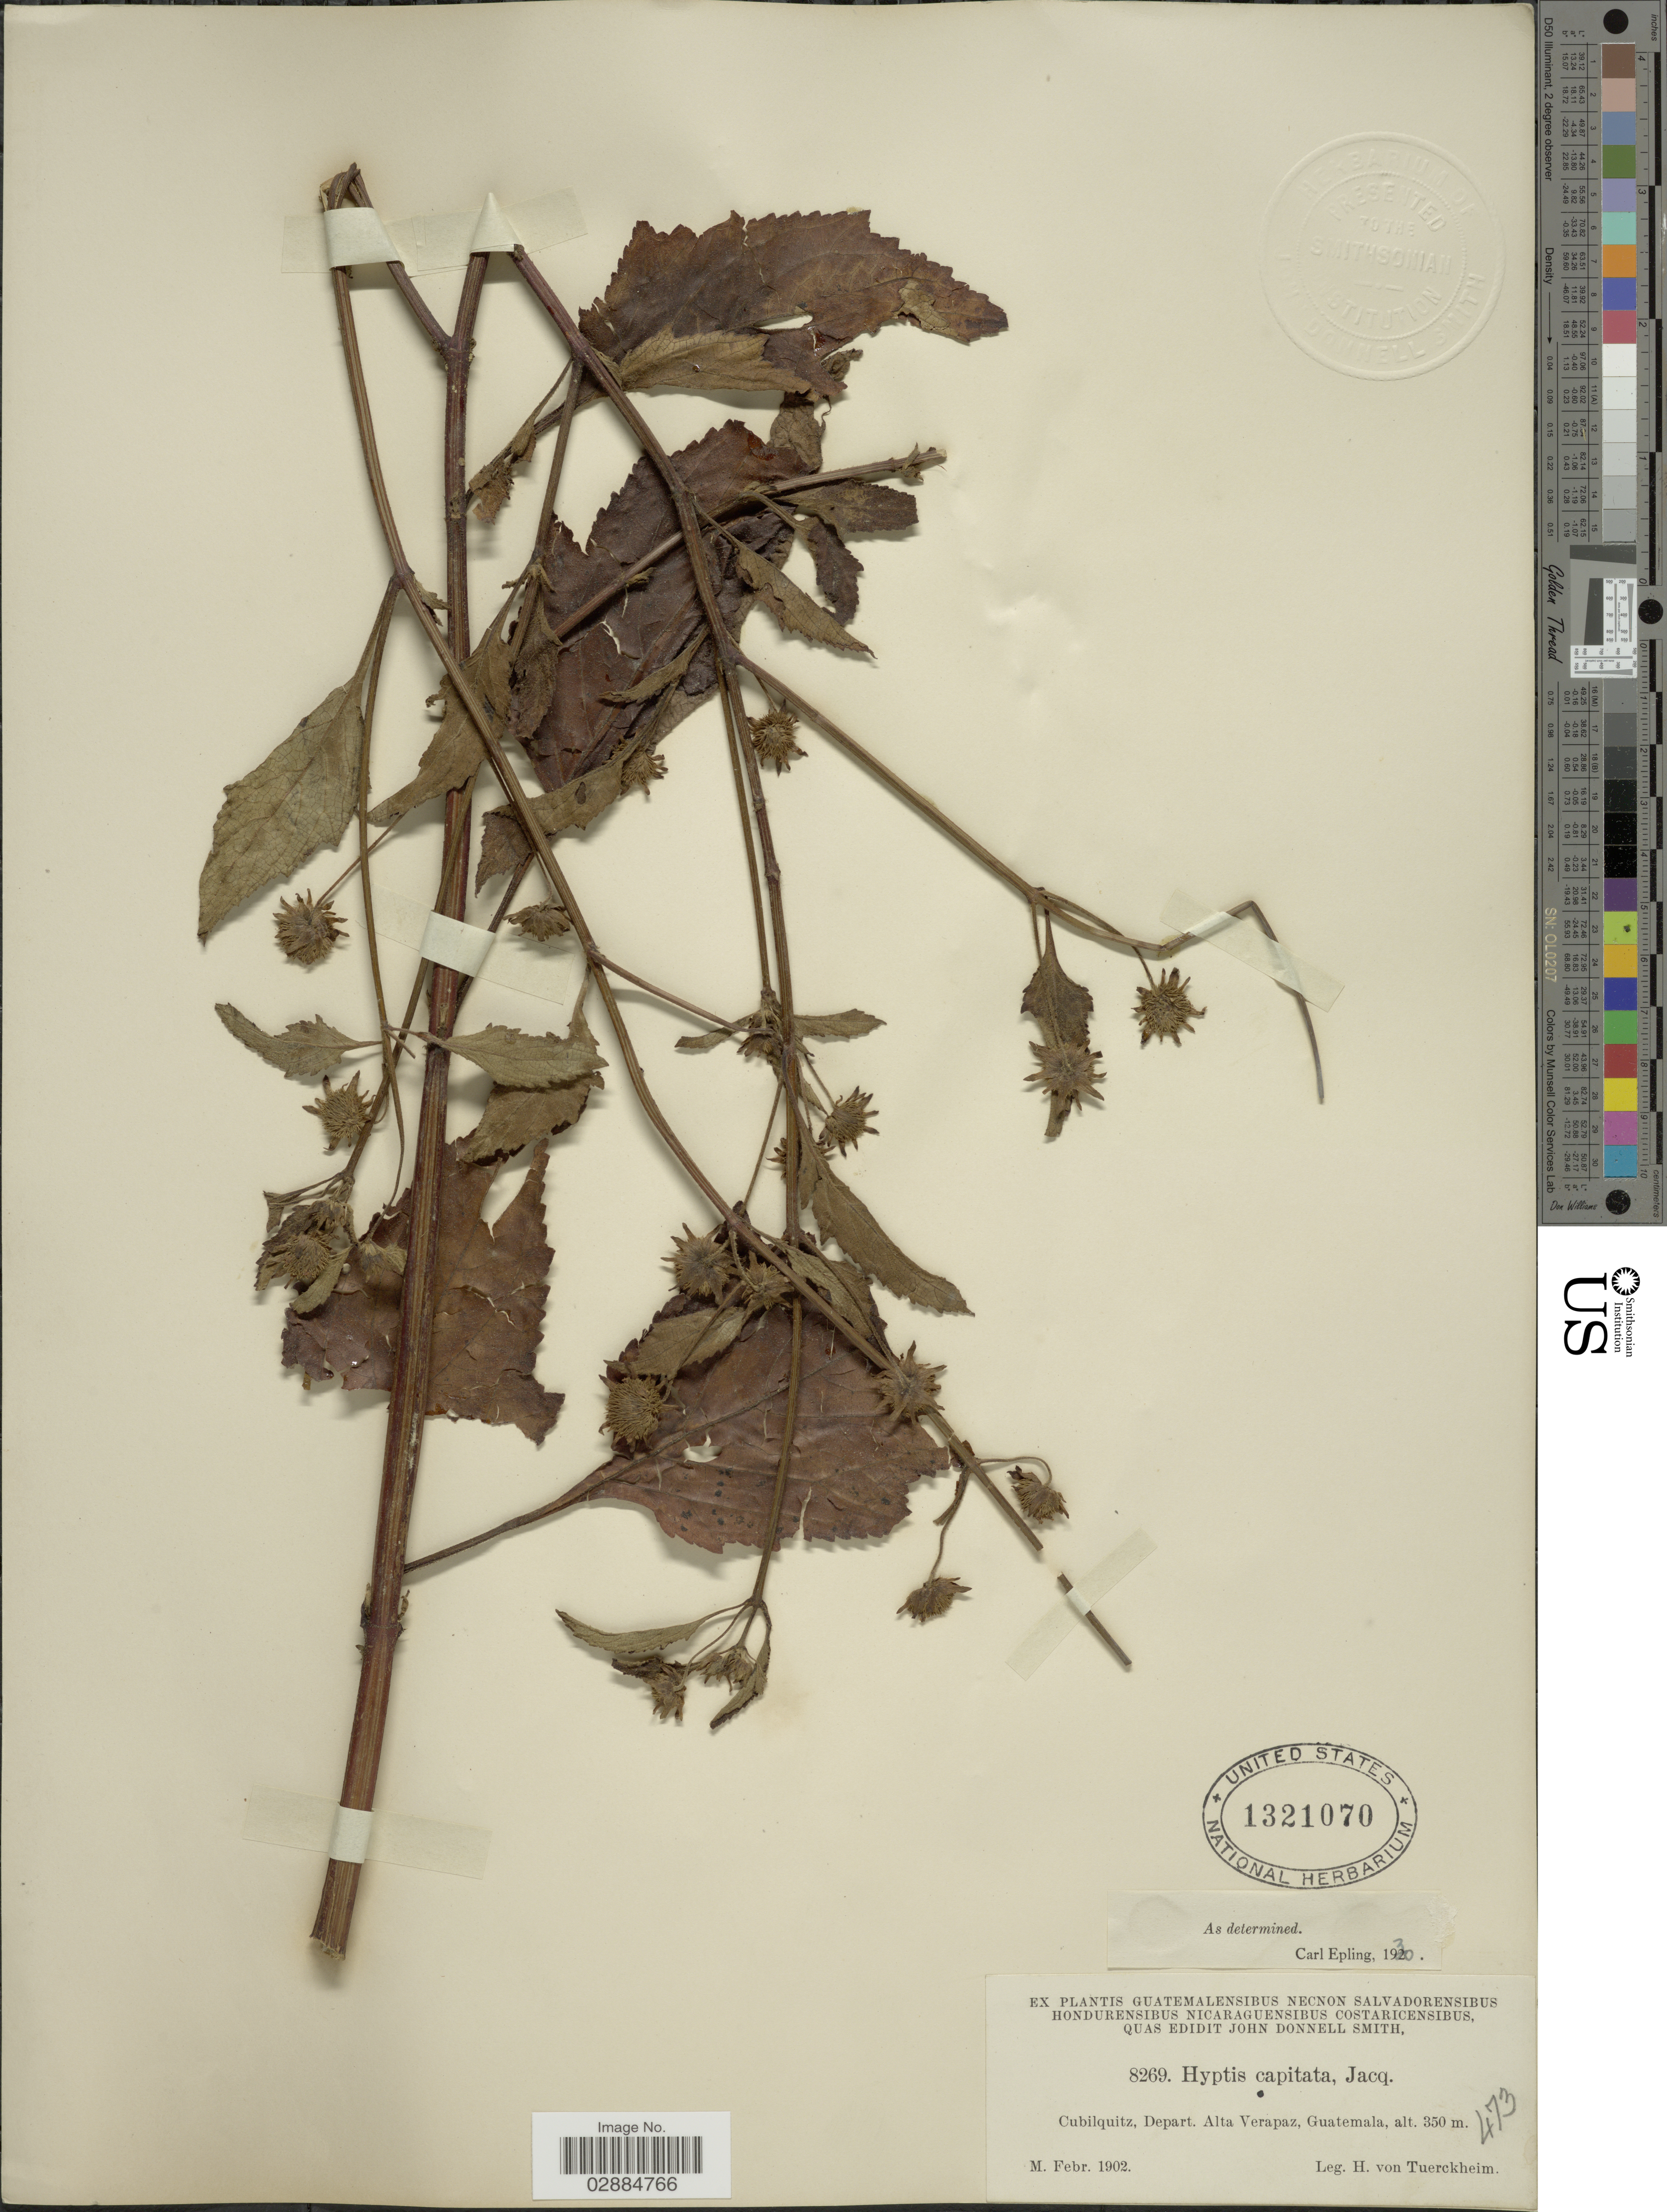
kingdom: Plantae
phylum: Tracheophyta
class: Magnoliopsida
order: Lamiales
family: Lamiaceae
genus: Hyptis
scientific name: Hyptis capitata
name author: Jacq.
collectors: H. von Türckheim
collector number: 8269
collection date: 1902-02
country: Guatemala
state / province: Alta Verapaz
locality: Cubilquitz, Depart. Alta Verapaz.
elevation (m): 350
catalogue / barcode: US 1321070